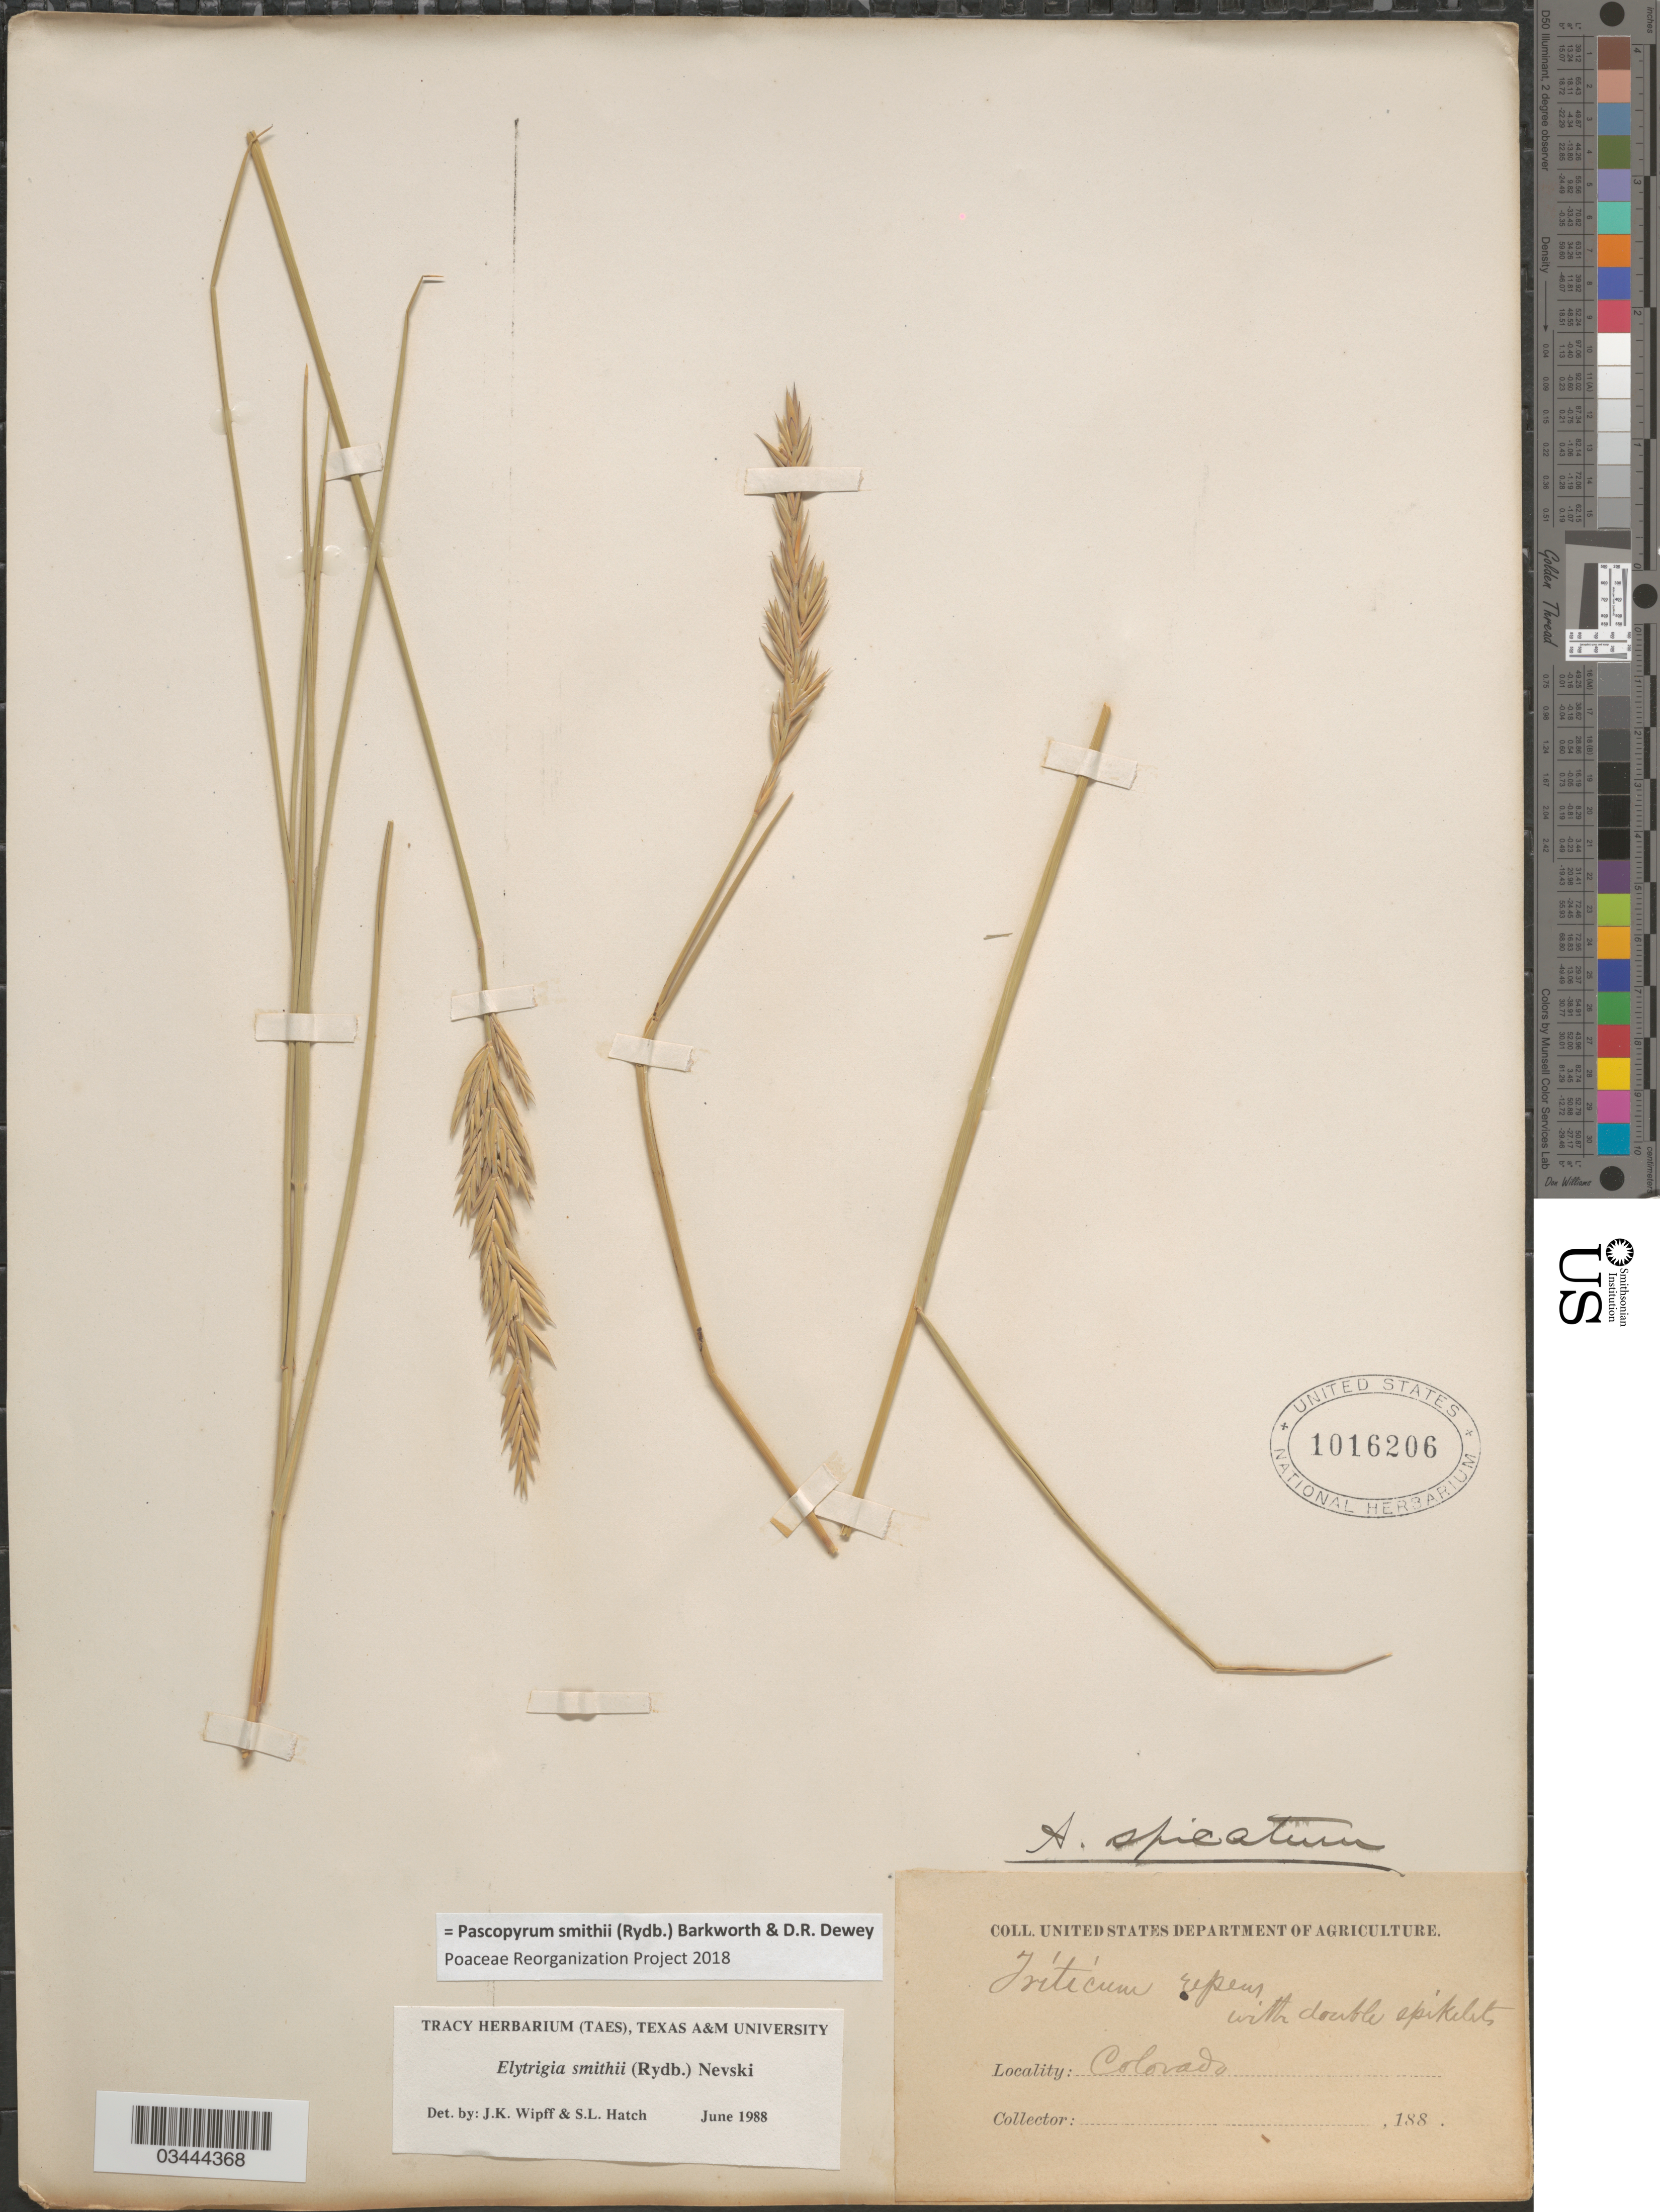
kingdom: Plantae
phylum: Tracheophyta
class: Liliopsida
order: Poales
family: Poaceae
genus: Pascopyrum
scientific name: Pascopyrum smithii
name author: (Rydb.) Barkworth & Dewey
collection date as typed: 188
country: United States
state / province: Colorado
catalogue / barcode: US 1016206